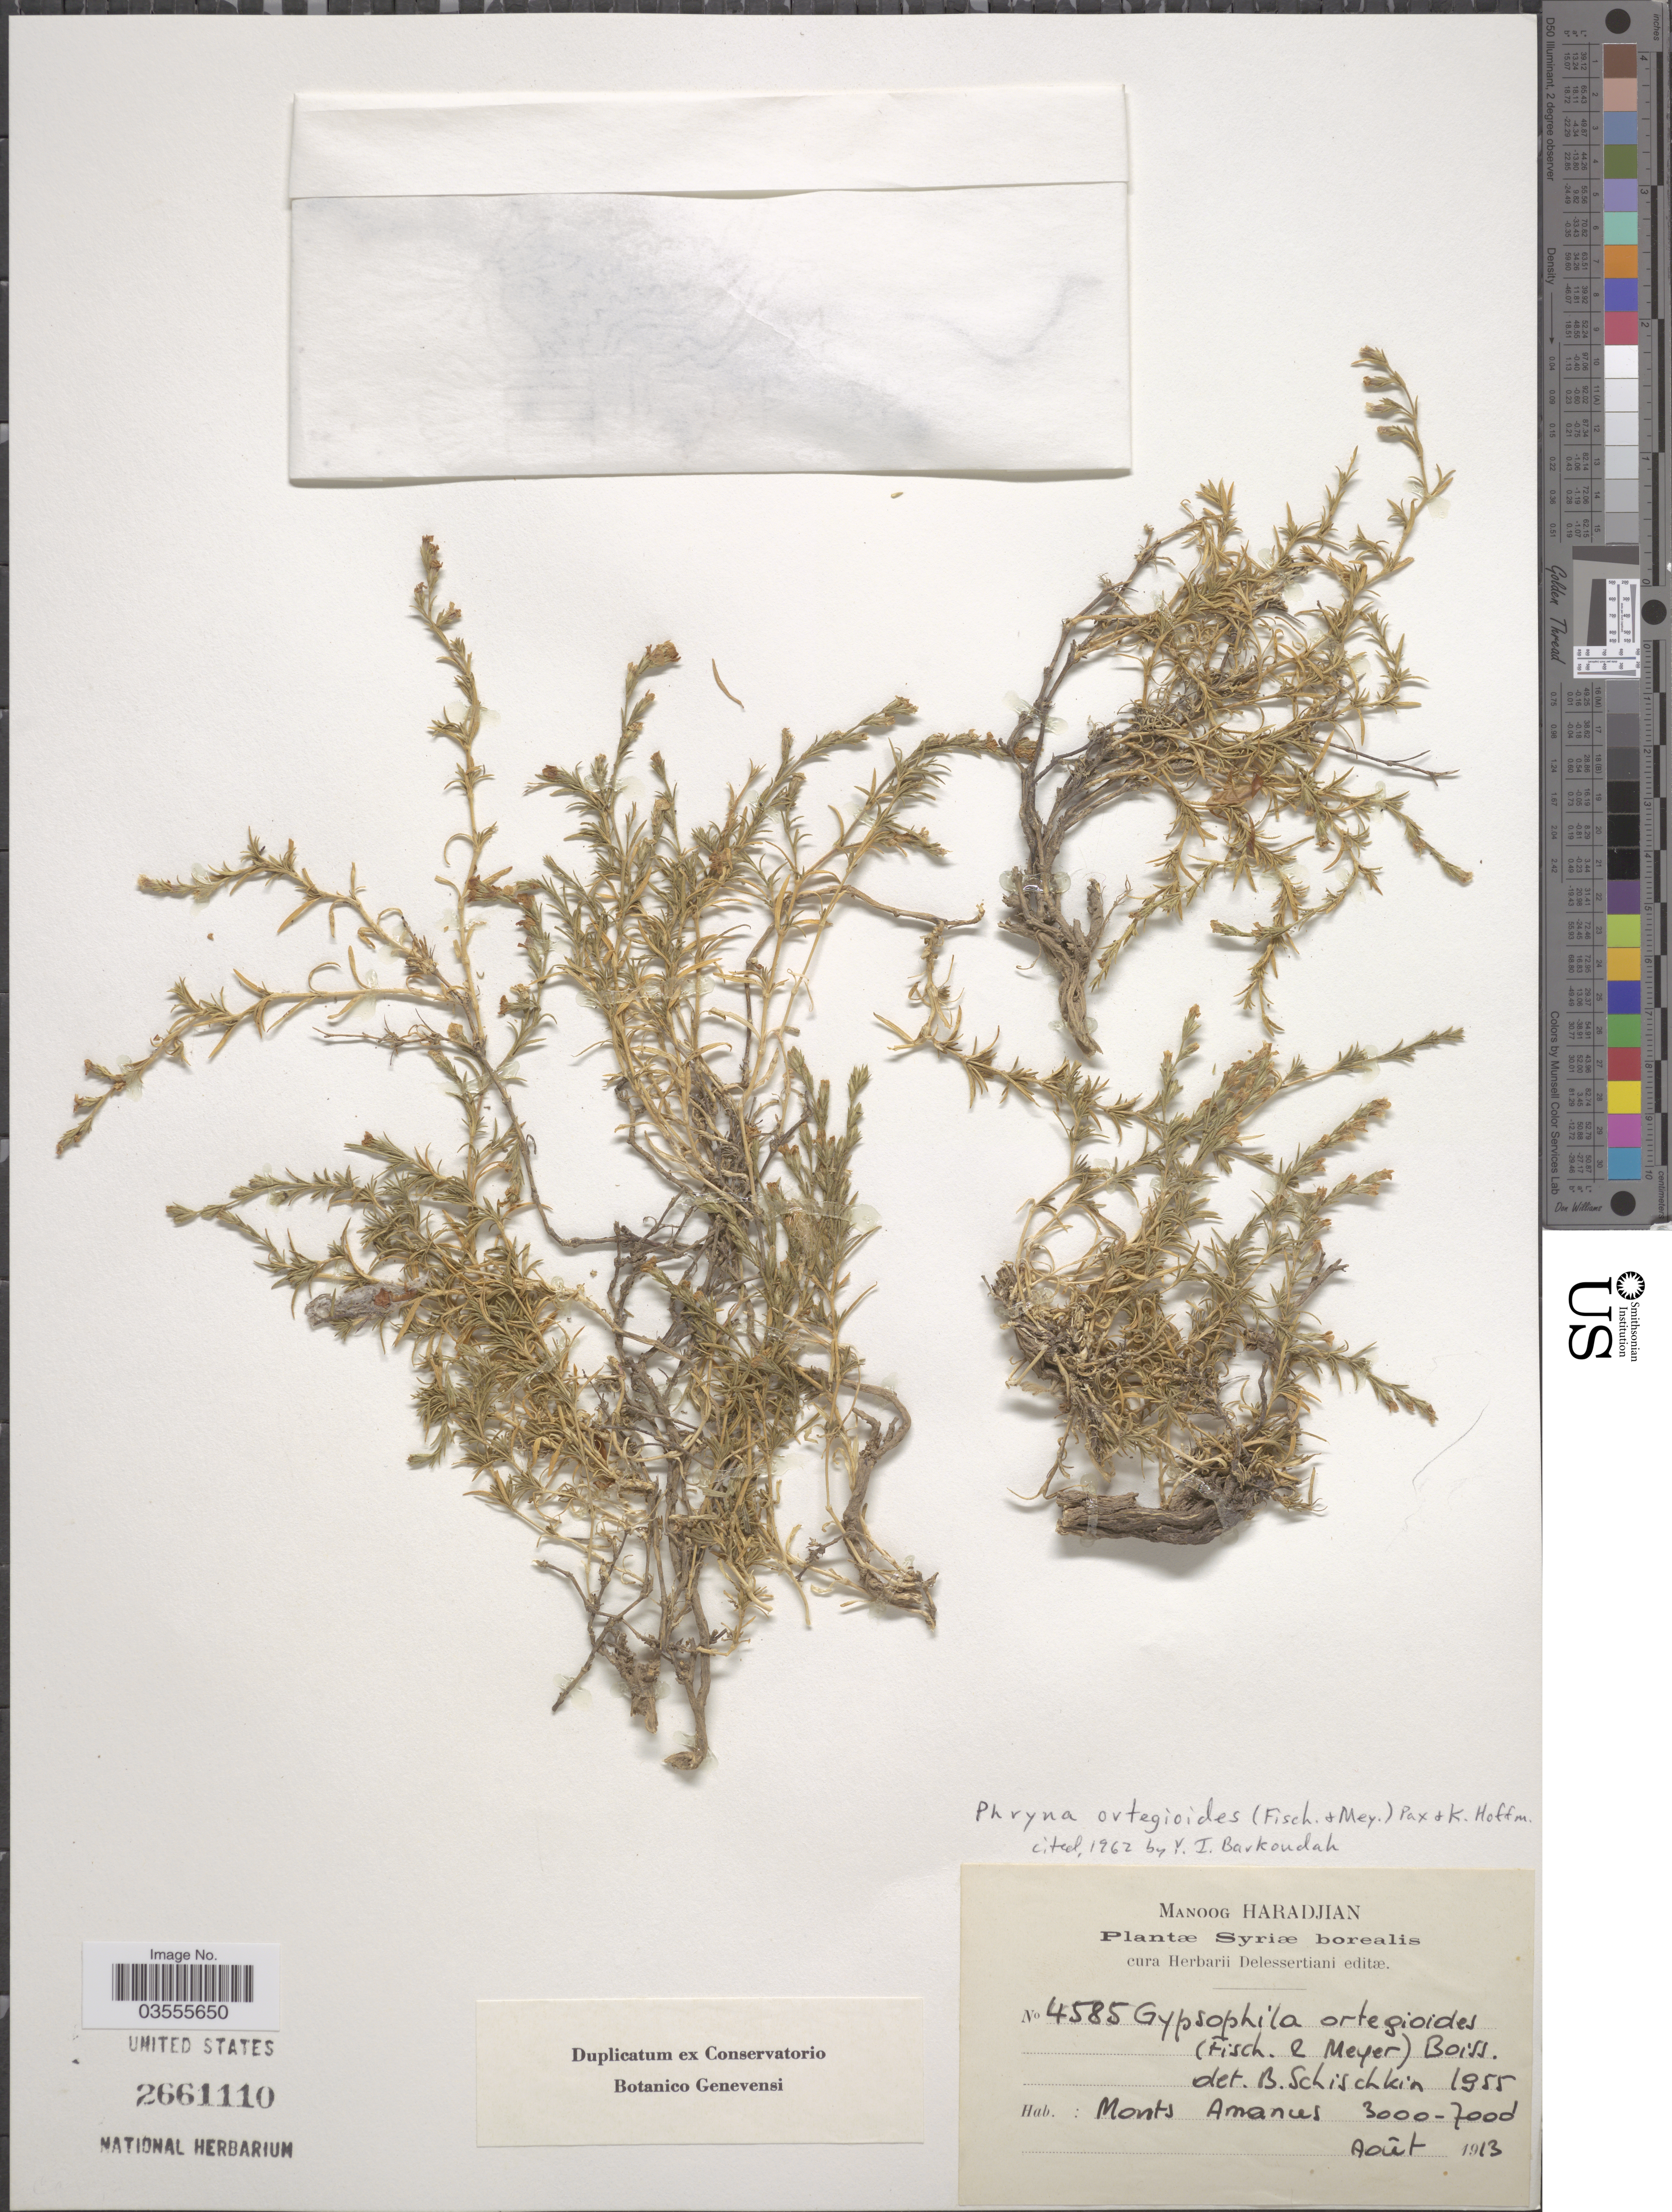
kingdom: Plantae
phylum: Tracheophyta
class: Magnoliopsida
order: Caryophyllales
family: Caryophyllaceae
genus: Jordania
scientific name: Jordania ortegioides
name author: (Fisch. & C.A. Mey.) Rabeler & Madhani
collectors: M. Haradjian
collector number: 4585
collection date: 1913-08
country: Turkey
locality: Syriæ borealis. Monts Amanus.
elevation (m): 914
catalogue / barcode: US 2661110